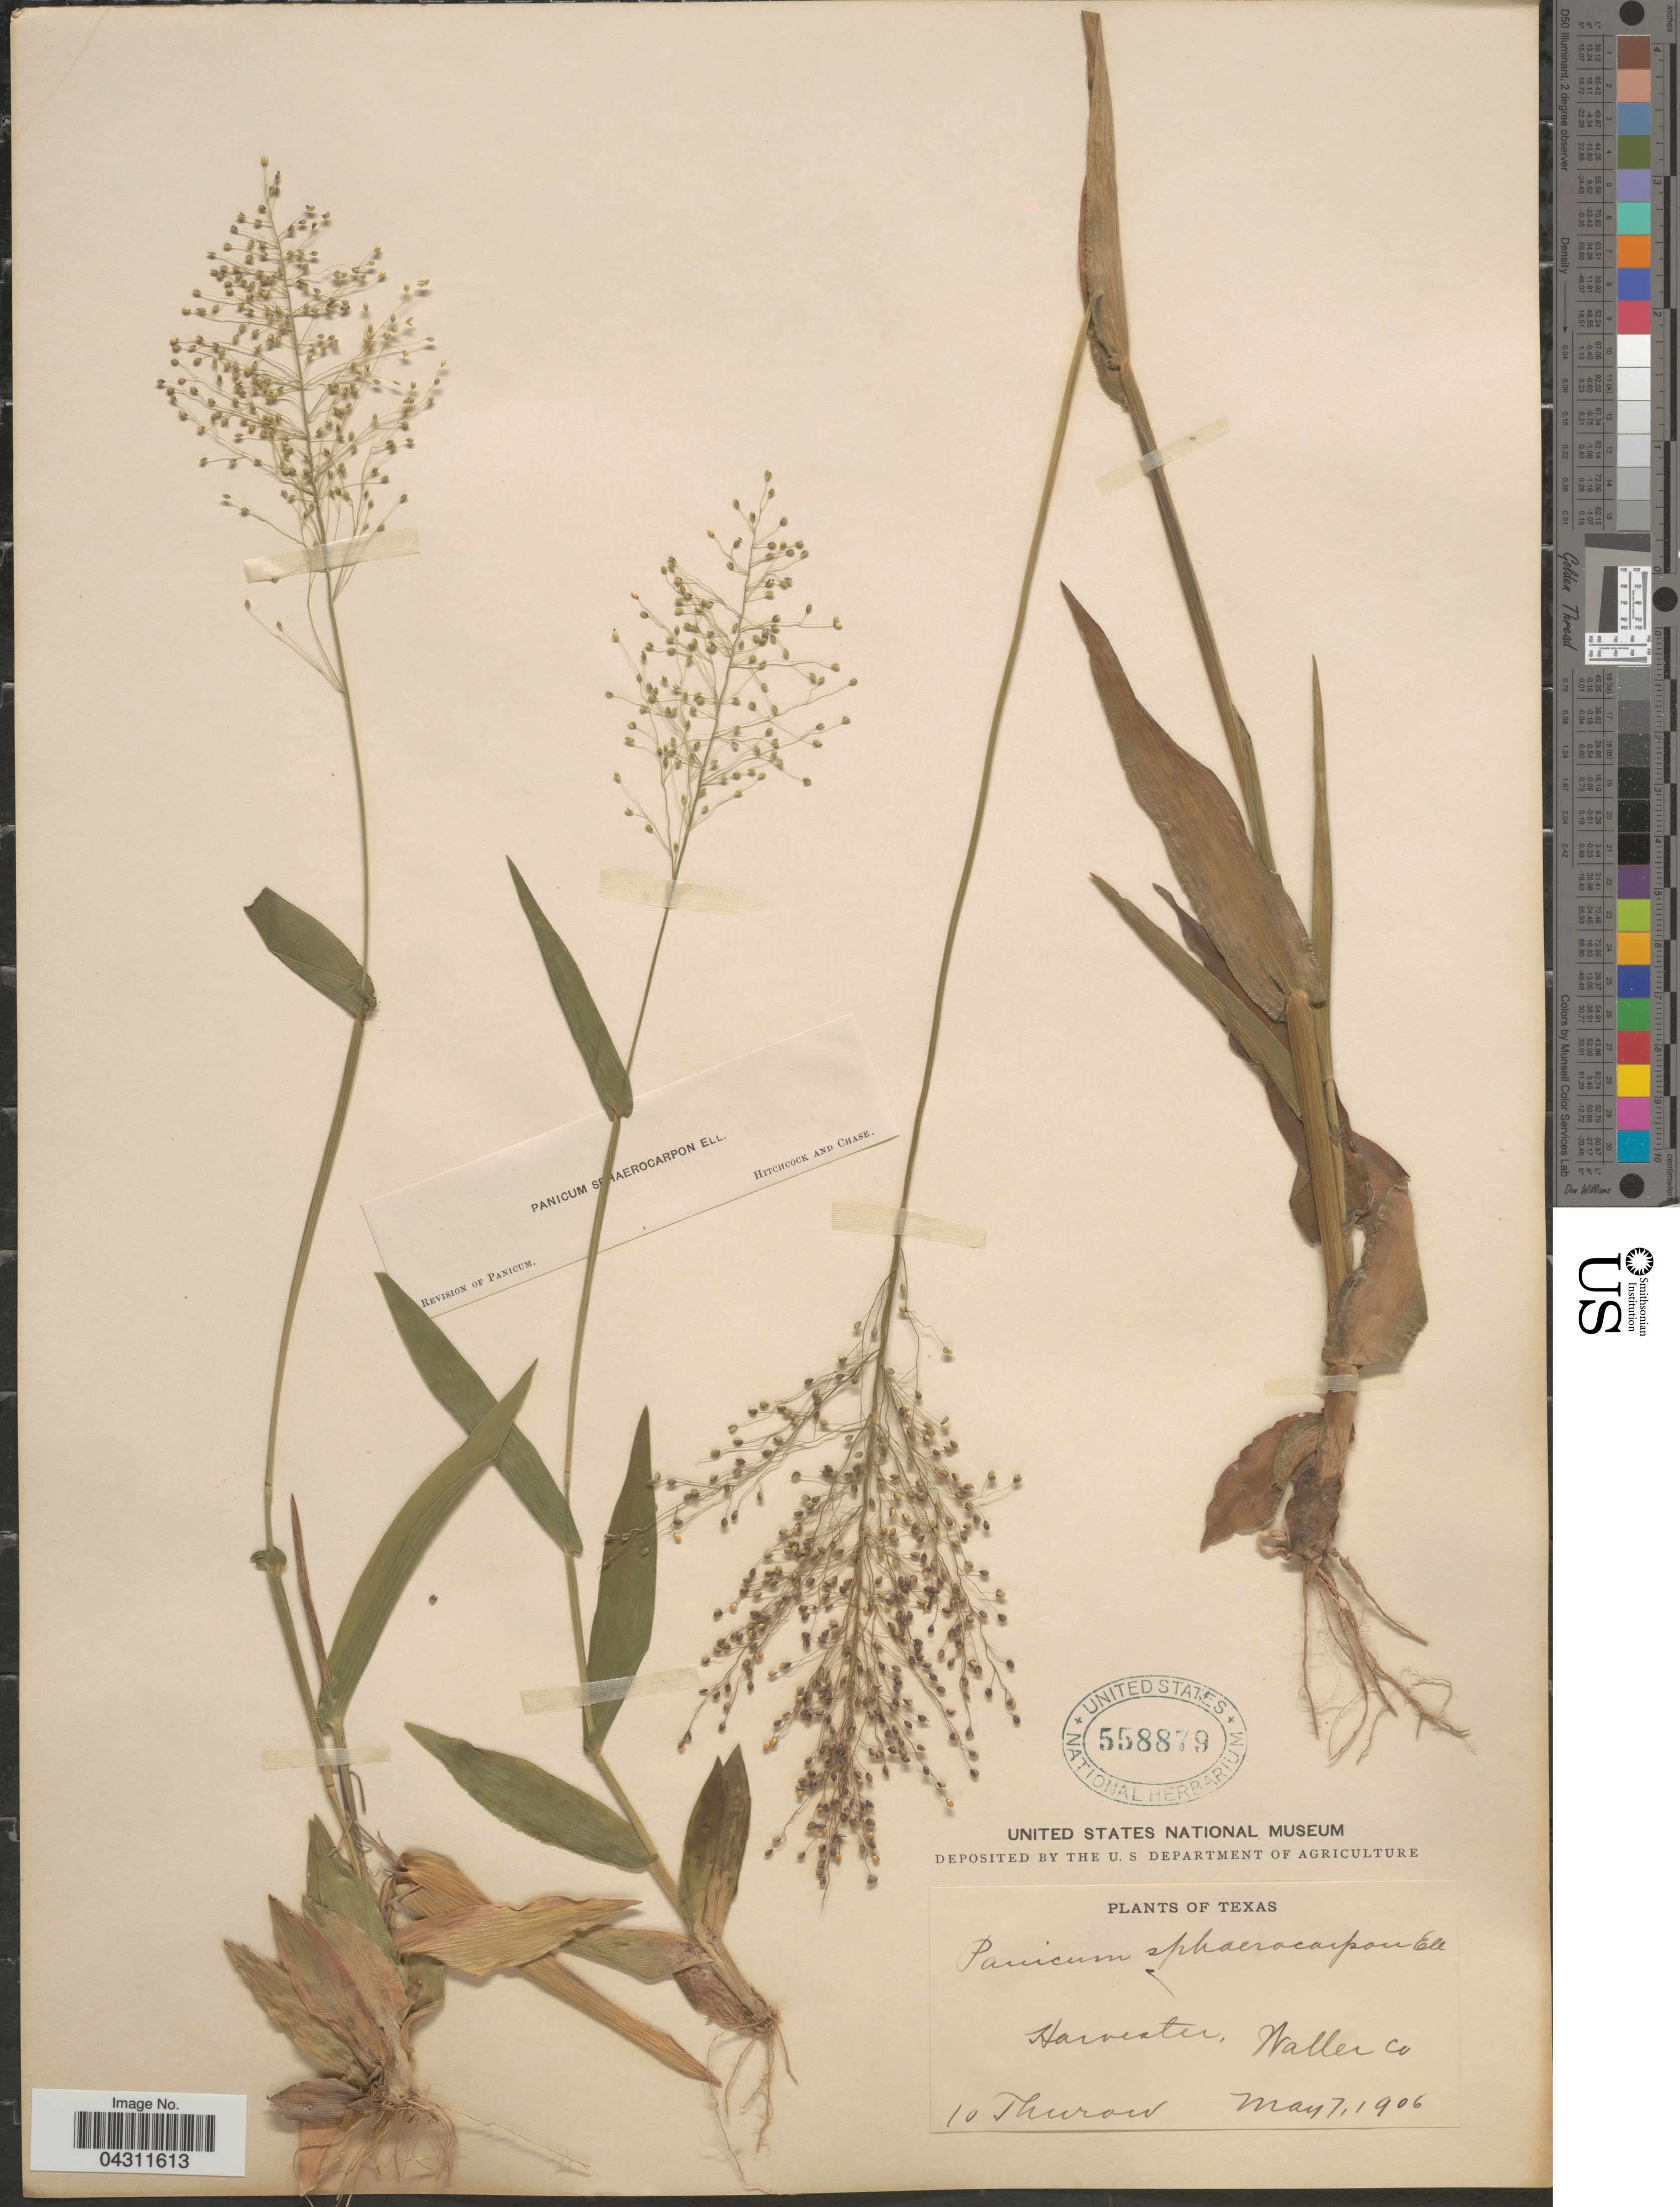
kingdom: Plantae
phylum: Tracheophyta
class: Liliopsida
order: Poales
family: Poaceae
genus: Dichanthelium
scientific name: Dichanthelium strigosum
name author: (Muhl. ex Elliott) Freckmann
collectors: Thurow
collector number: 10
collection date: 1906-05-07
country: United States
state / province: Texas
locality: Harvester, Waller Co.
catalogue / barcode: US 558879